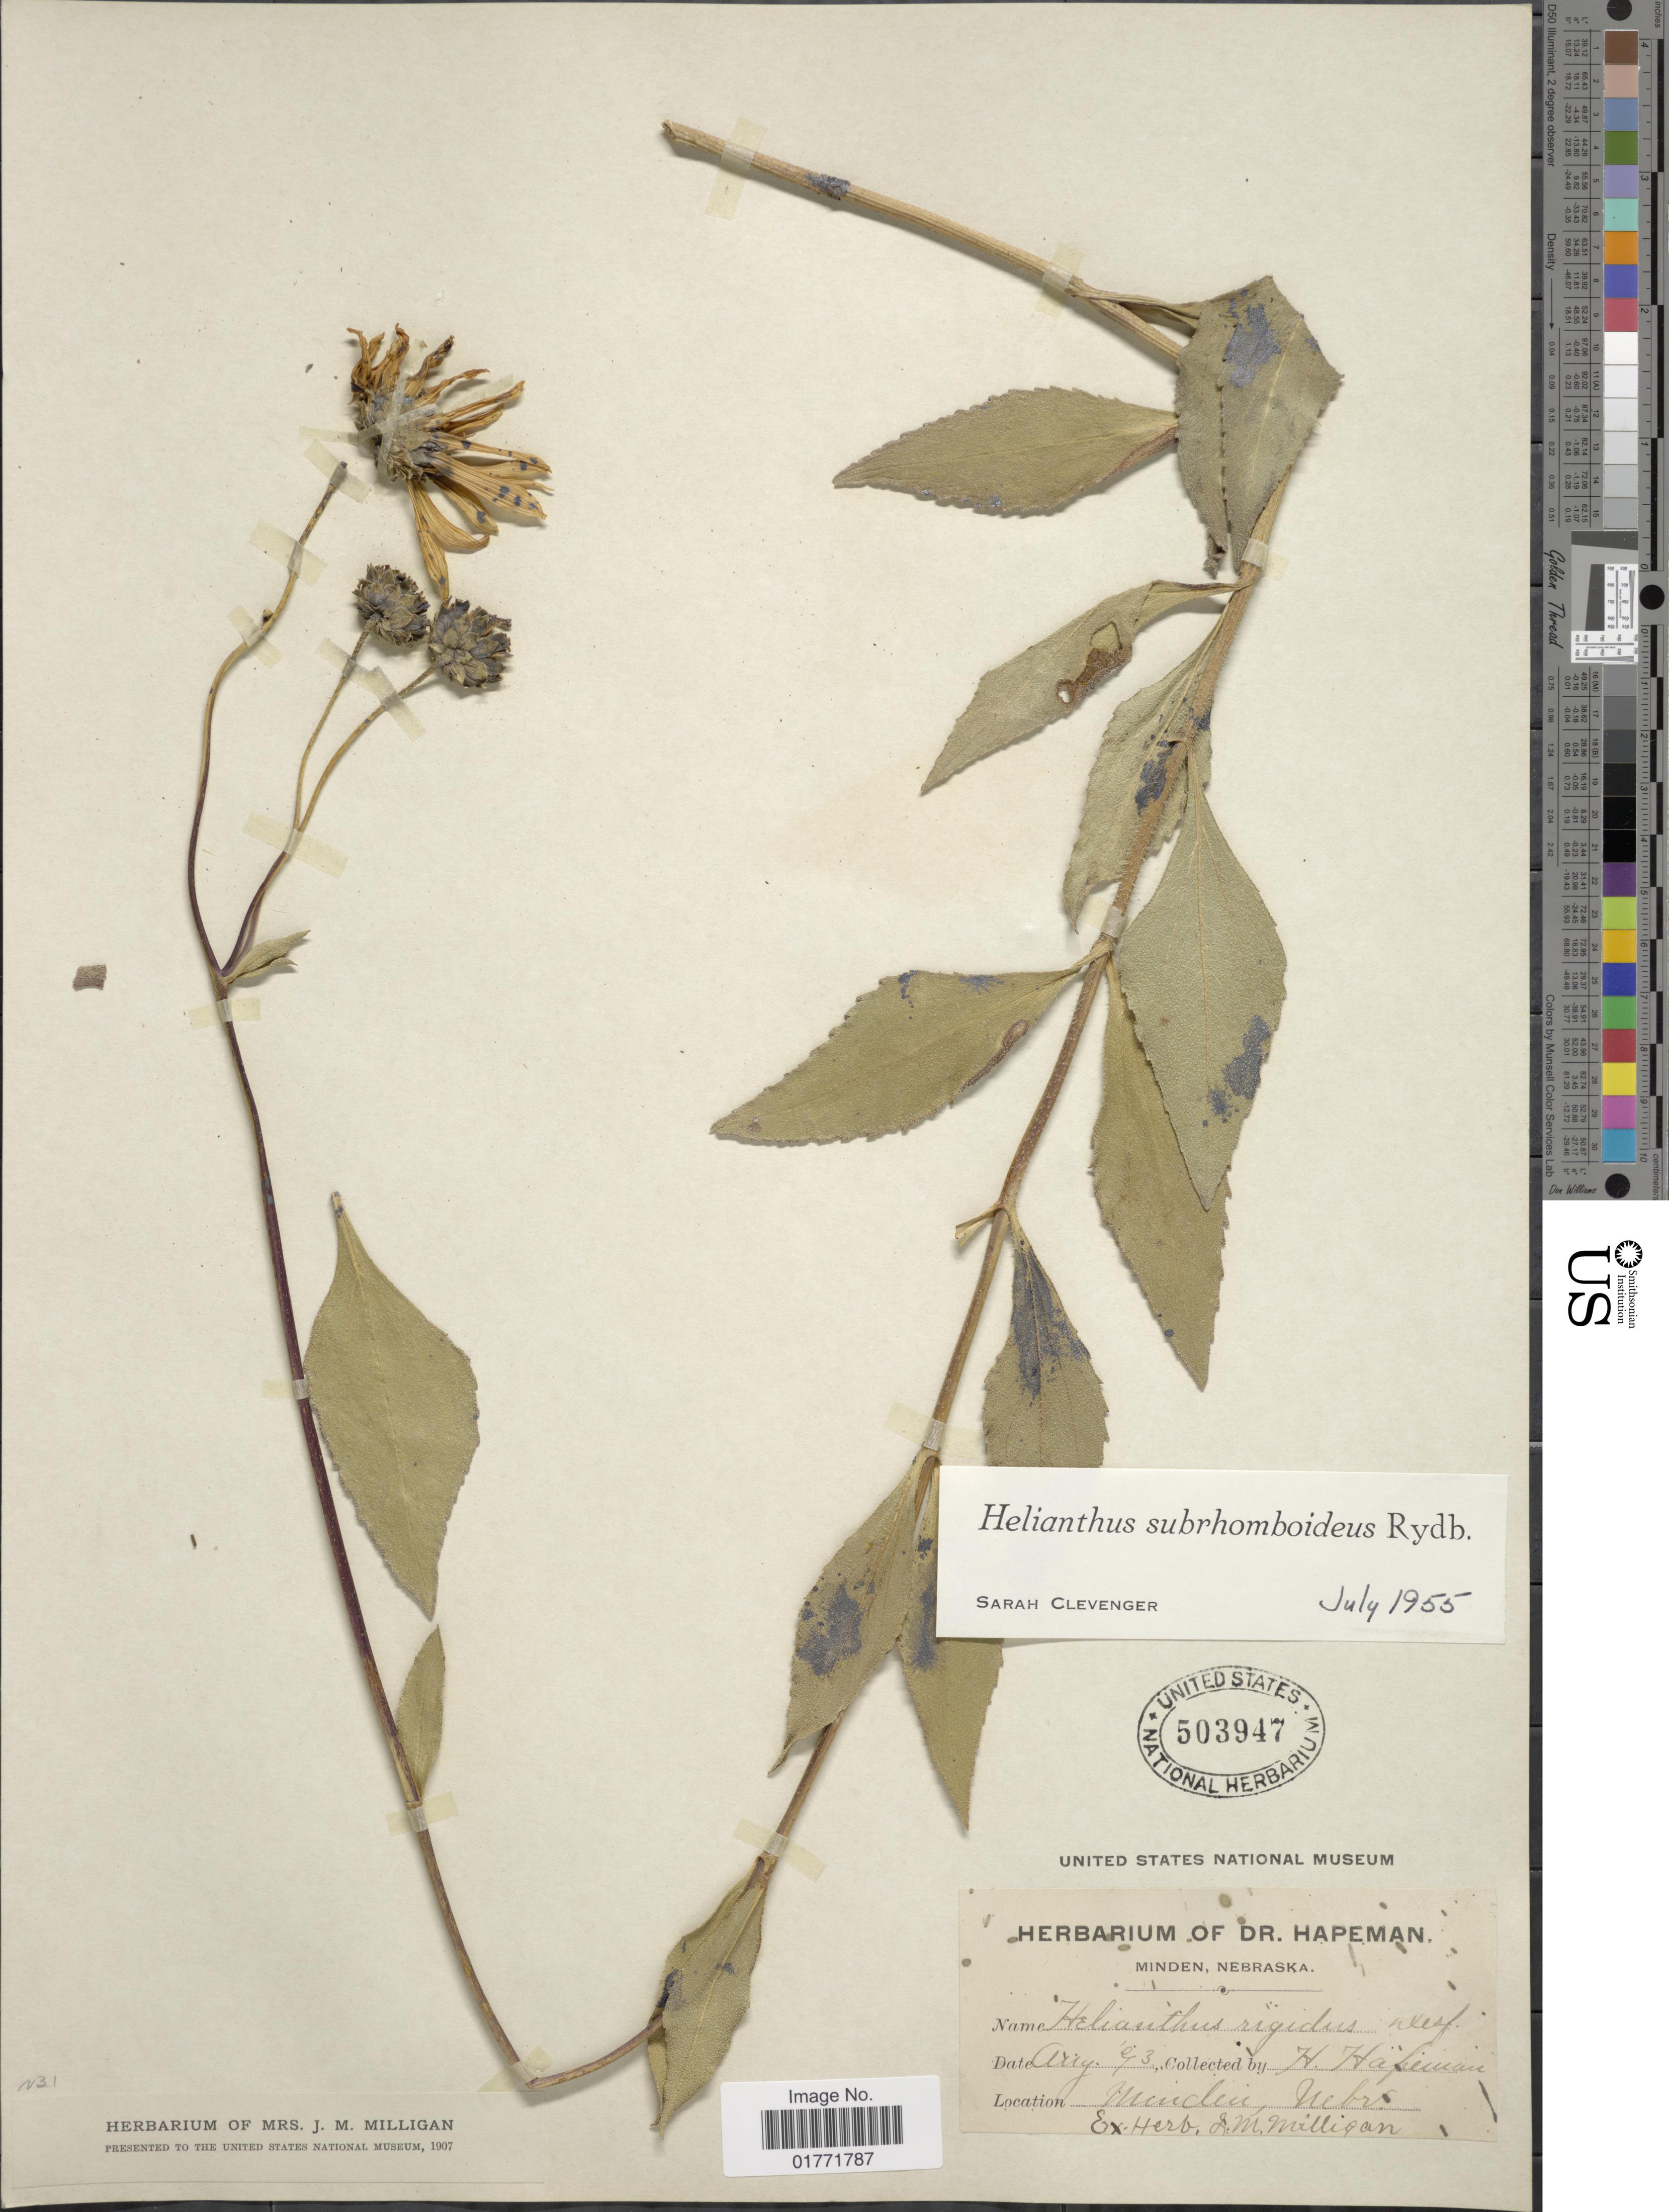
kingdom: Plantae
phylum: Tracheophyta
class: Magnoliopsida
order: Asterales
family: Asteraceae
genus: Helianthus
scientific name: Helianthus subrhomboideus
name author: Rydb.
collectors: H. Hapeman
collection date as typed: Transcribed d/m/y: /8/93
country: United States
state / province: Nebraska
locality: Minden, Nebraska.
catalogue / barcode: US 503947